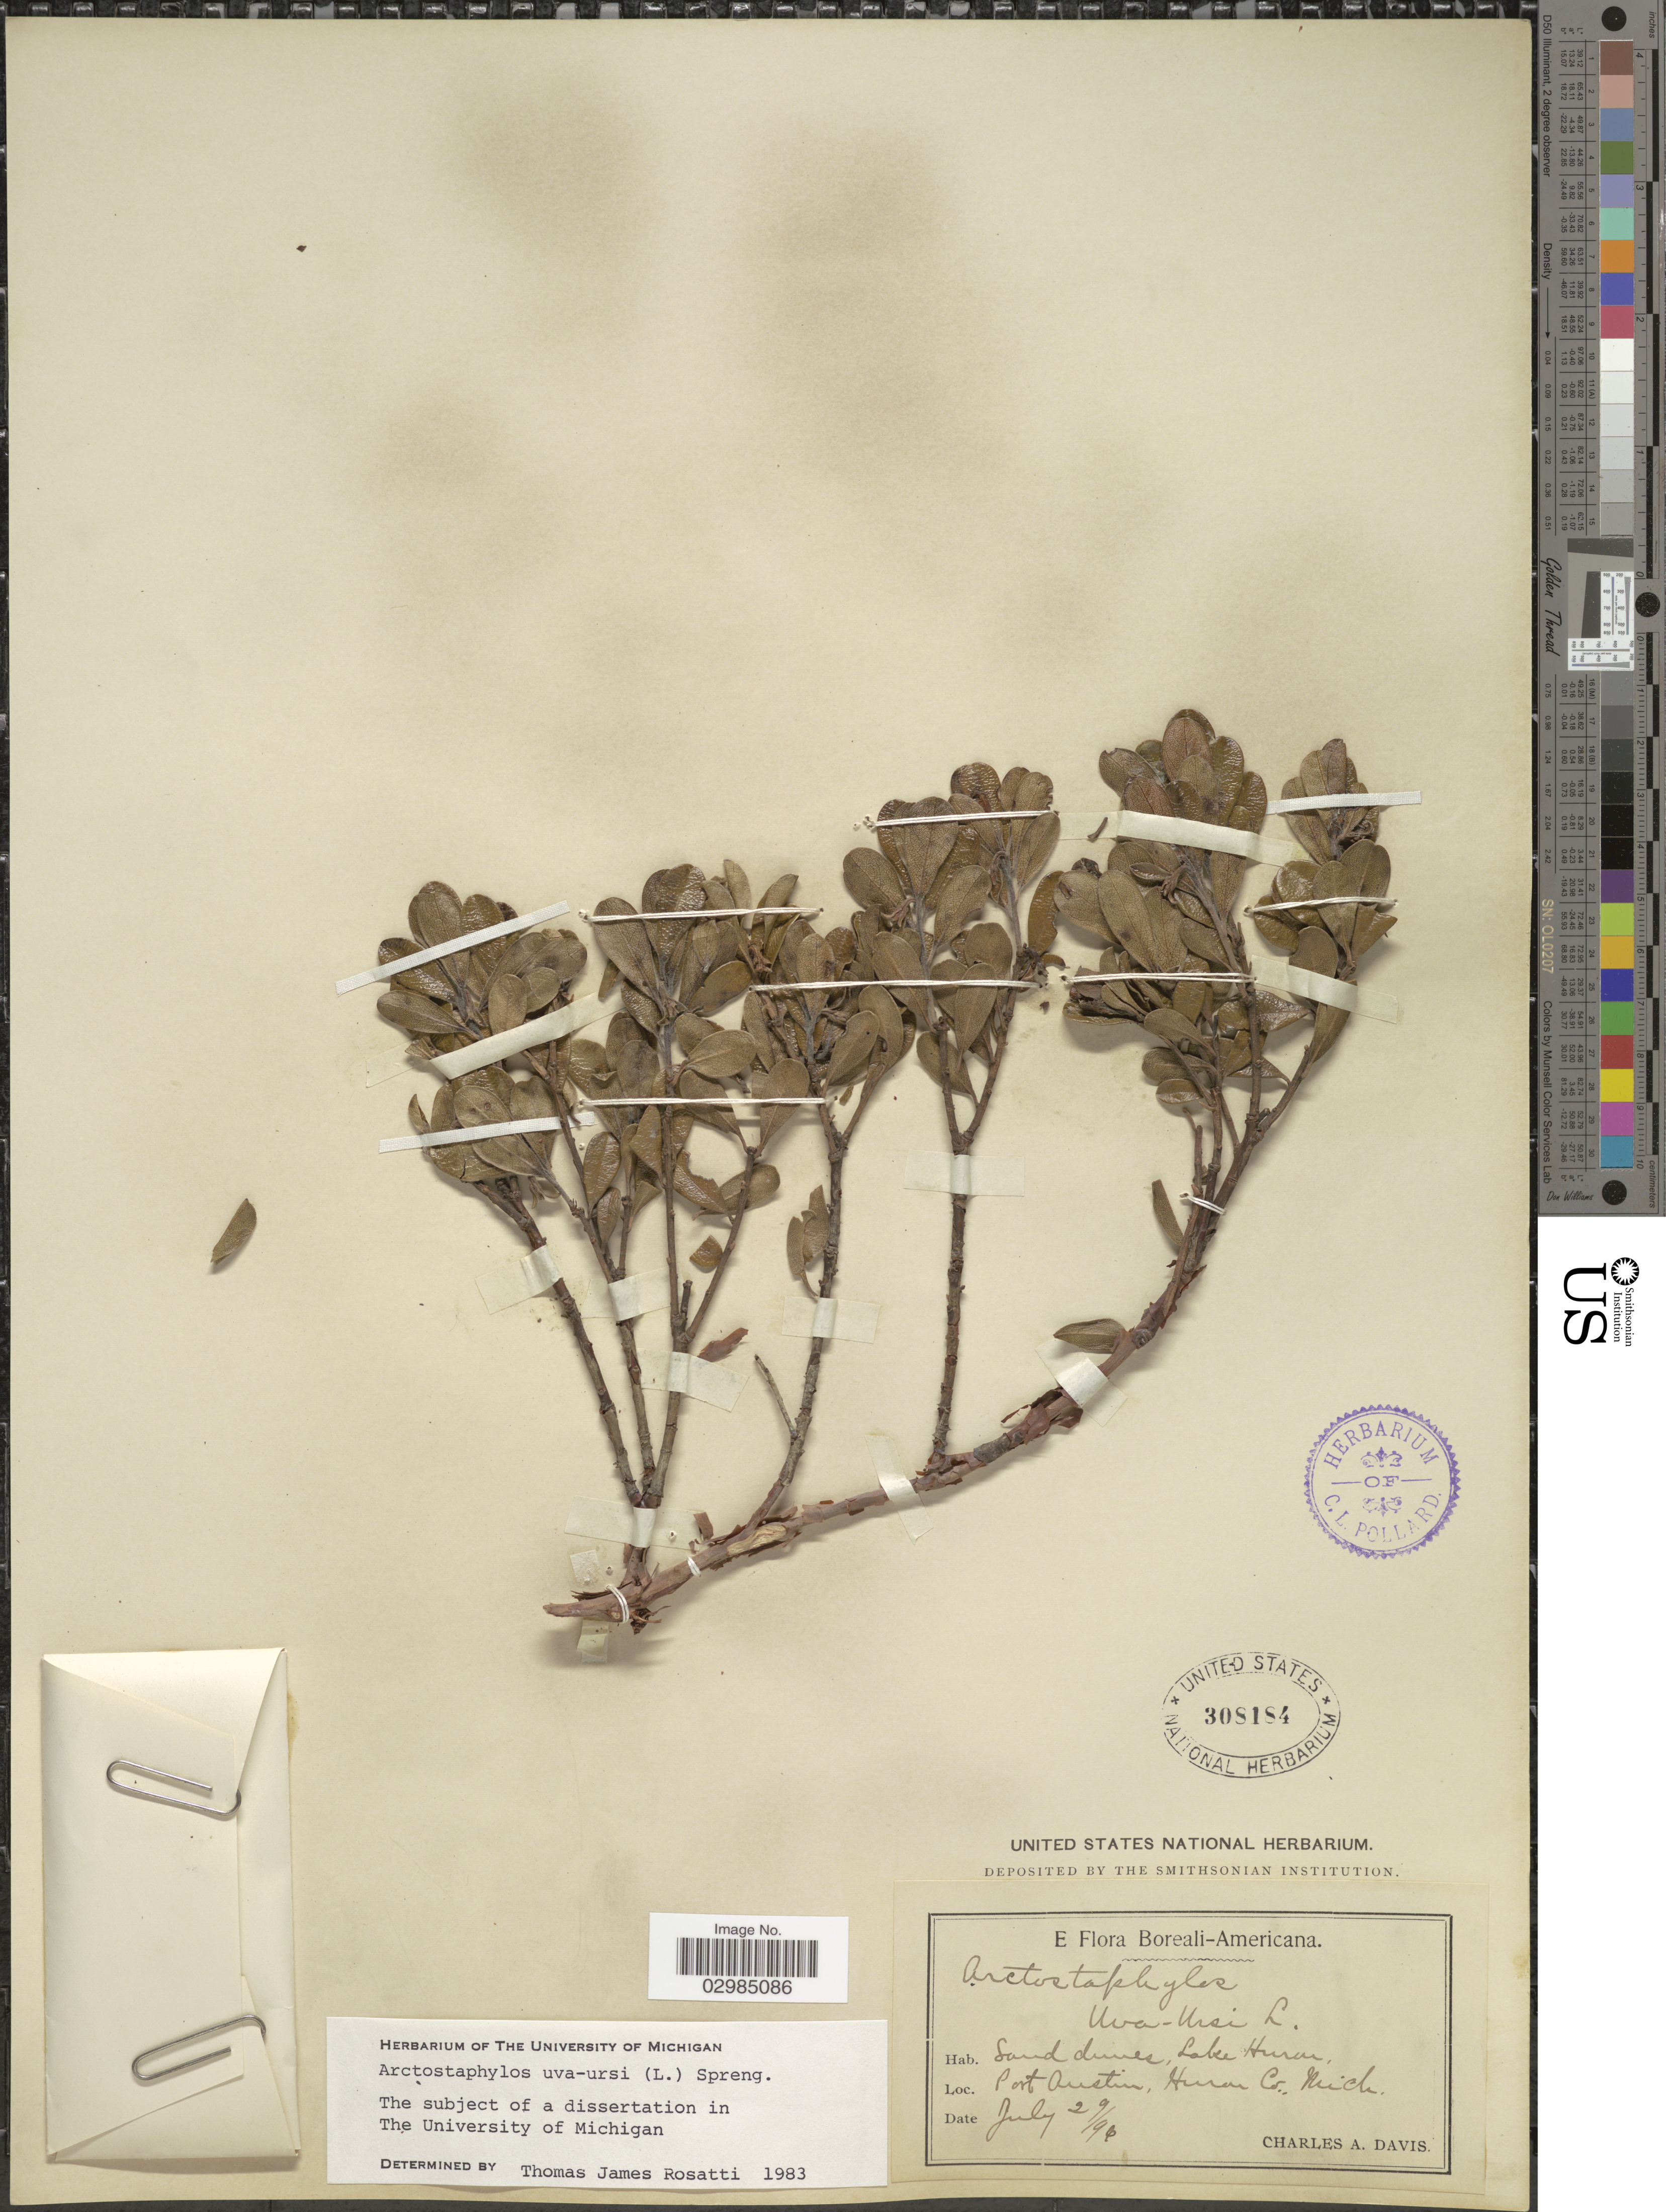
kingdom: Plantae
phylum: Tracheophyta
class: Magnoliopsida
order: Ericales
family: Ericaceae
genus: Arctostaphylos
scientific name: Arctostaphylos uva-ursi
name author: (L.) Spreng.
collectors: C. Davis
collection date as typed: Transcribed d/m/y: 29/7/96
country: United States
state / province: Michigan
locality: Port Austin, Huron Co.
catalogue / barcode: US 308184